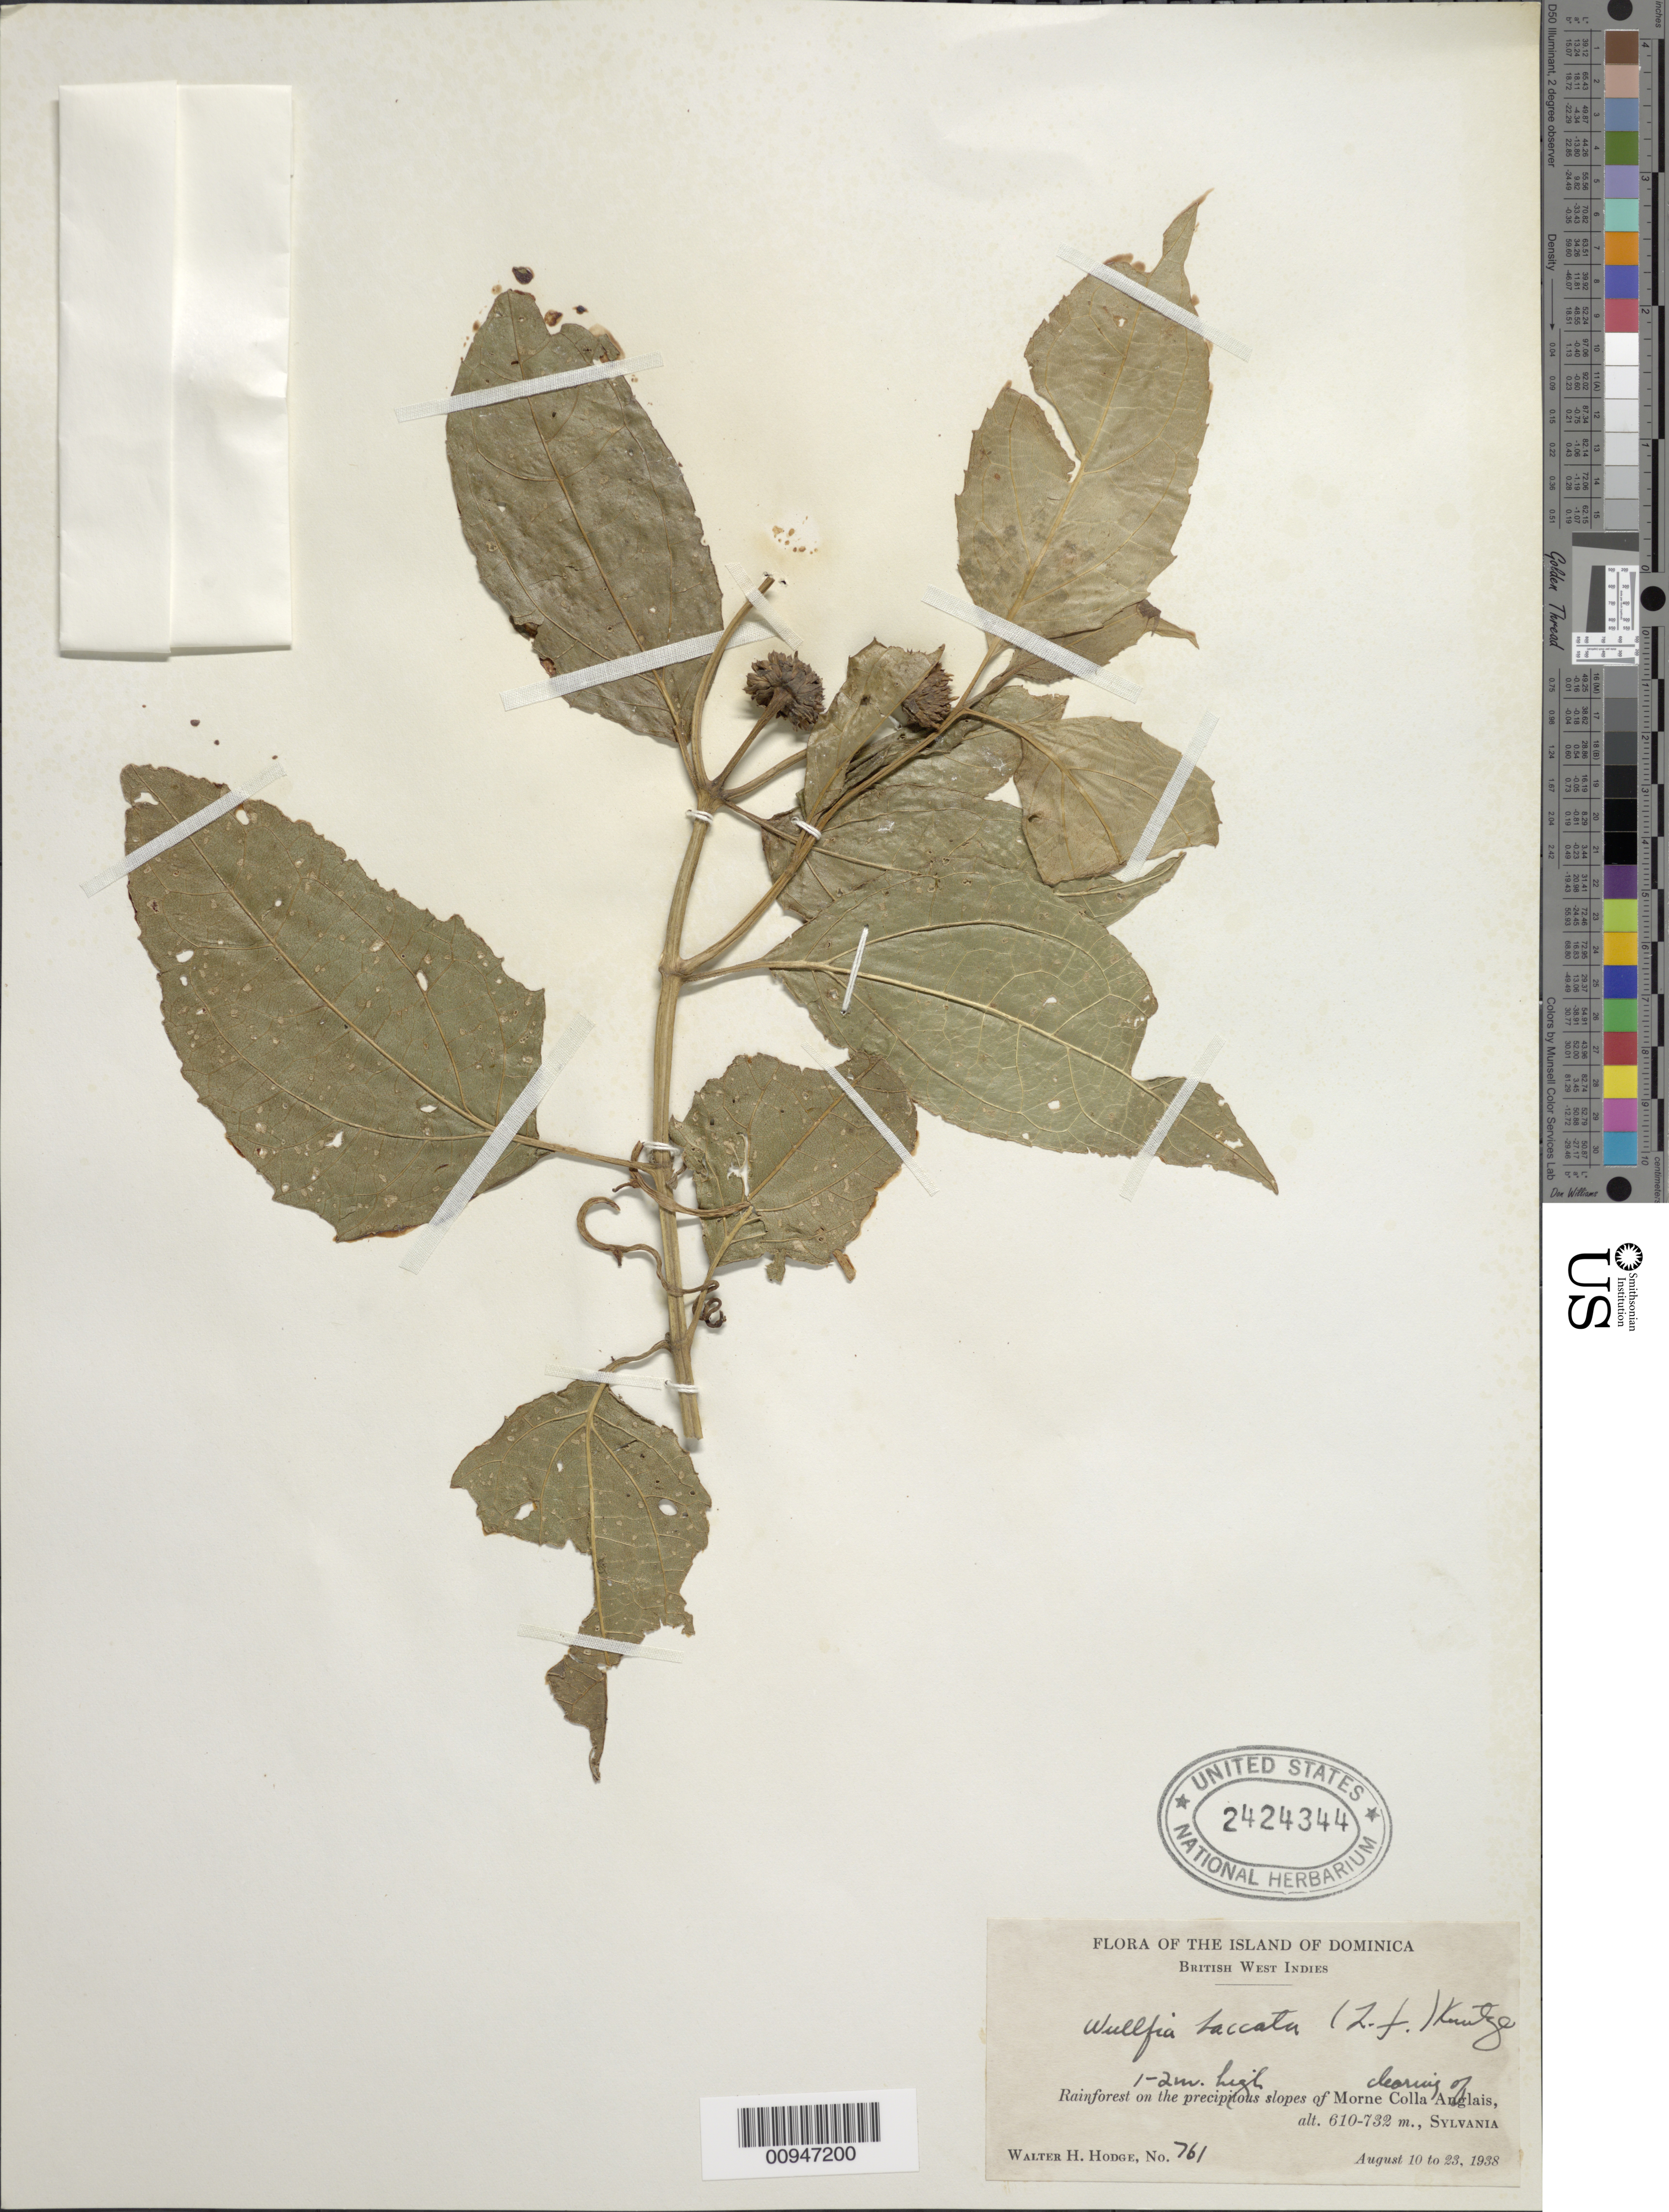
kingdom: Plantae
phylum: Tracheophyta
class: Magnoliopsida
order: Asterales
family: Asteraceae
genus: Wulffia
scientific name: Wulffia baccata var. baccata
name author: (L.) Kuntze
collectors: W. Hodge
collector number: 761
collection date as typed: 10 Aug 1938 to 23 Aug 1938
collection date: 1938-08-10/1938-08-23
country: Dominica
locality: Sylvania, on the precipious slopes of Morne Colla Anglais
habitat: Clearing of rainforest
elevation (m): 610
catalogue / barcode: US 2424344